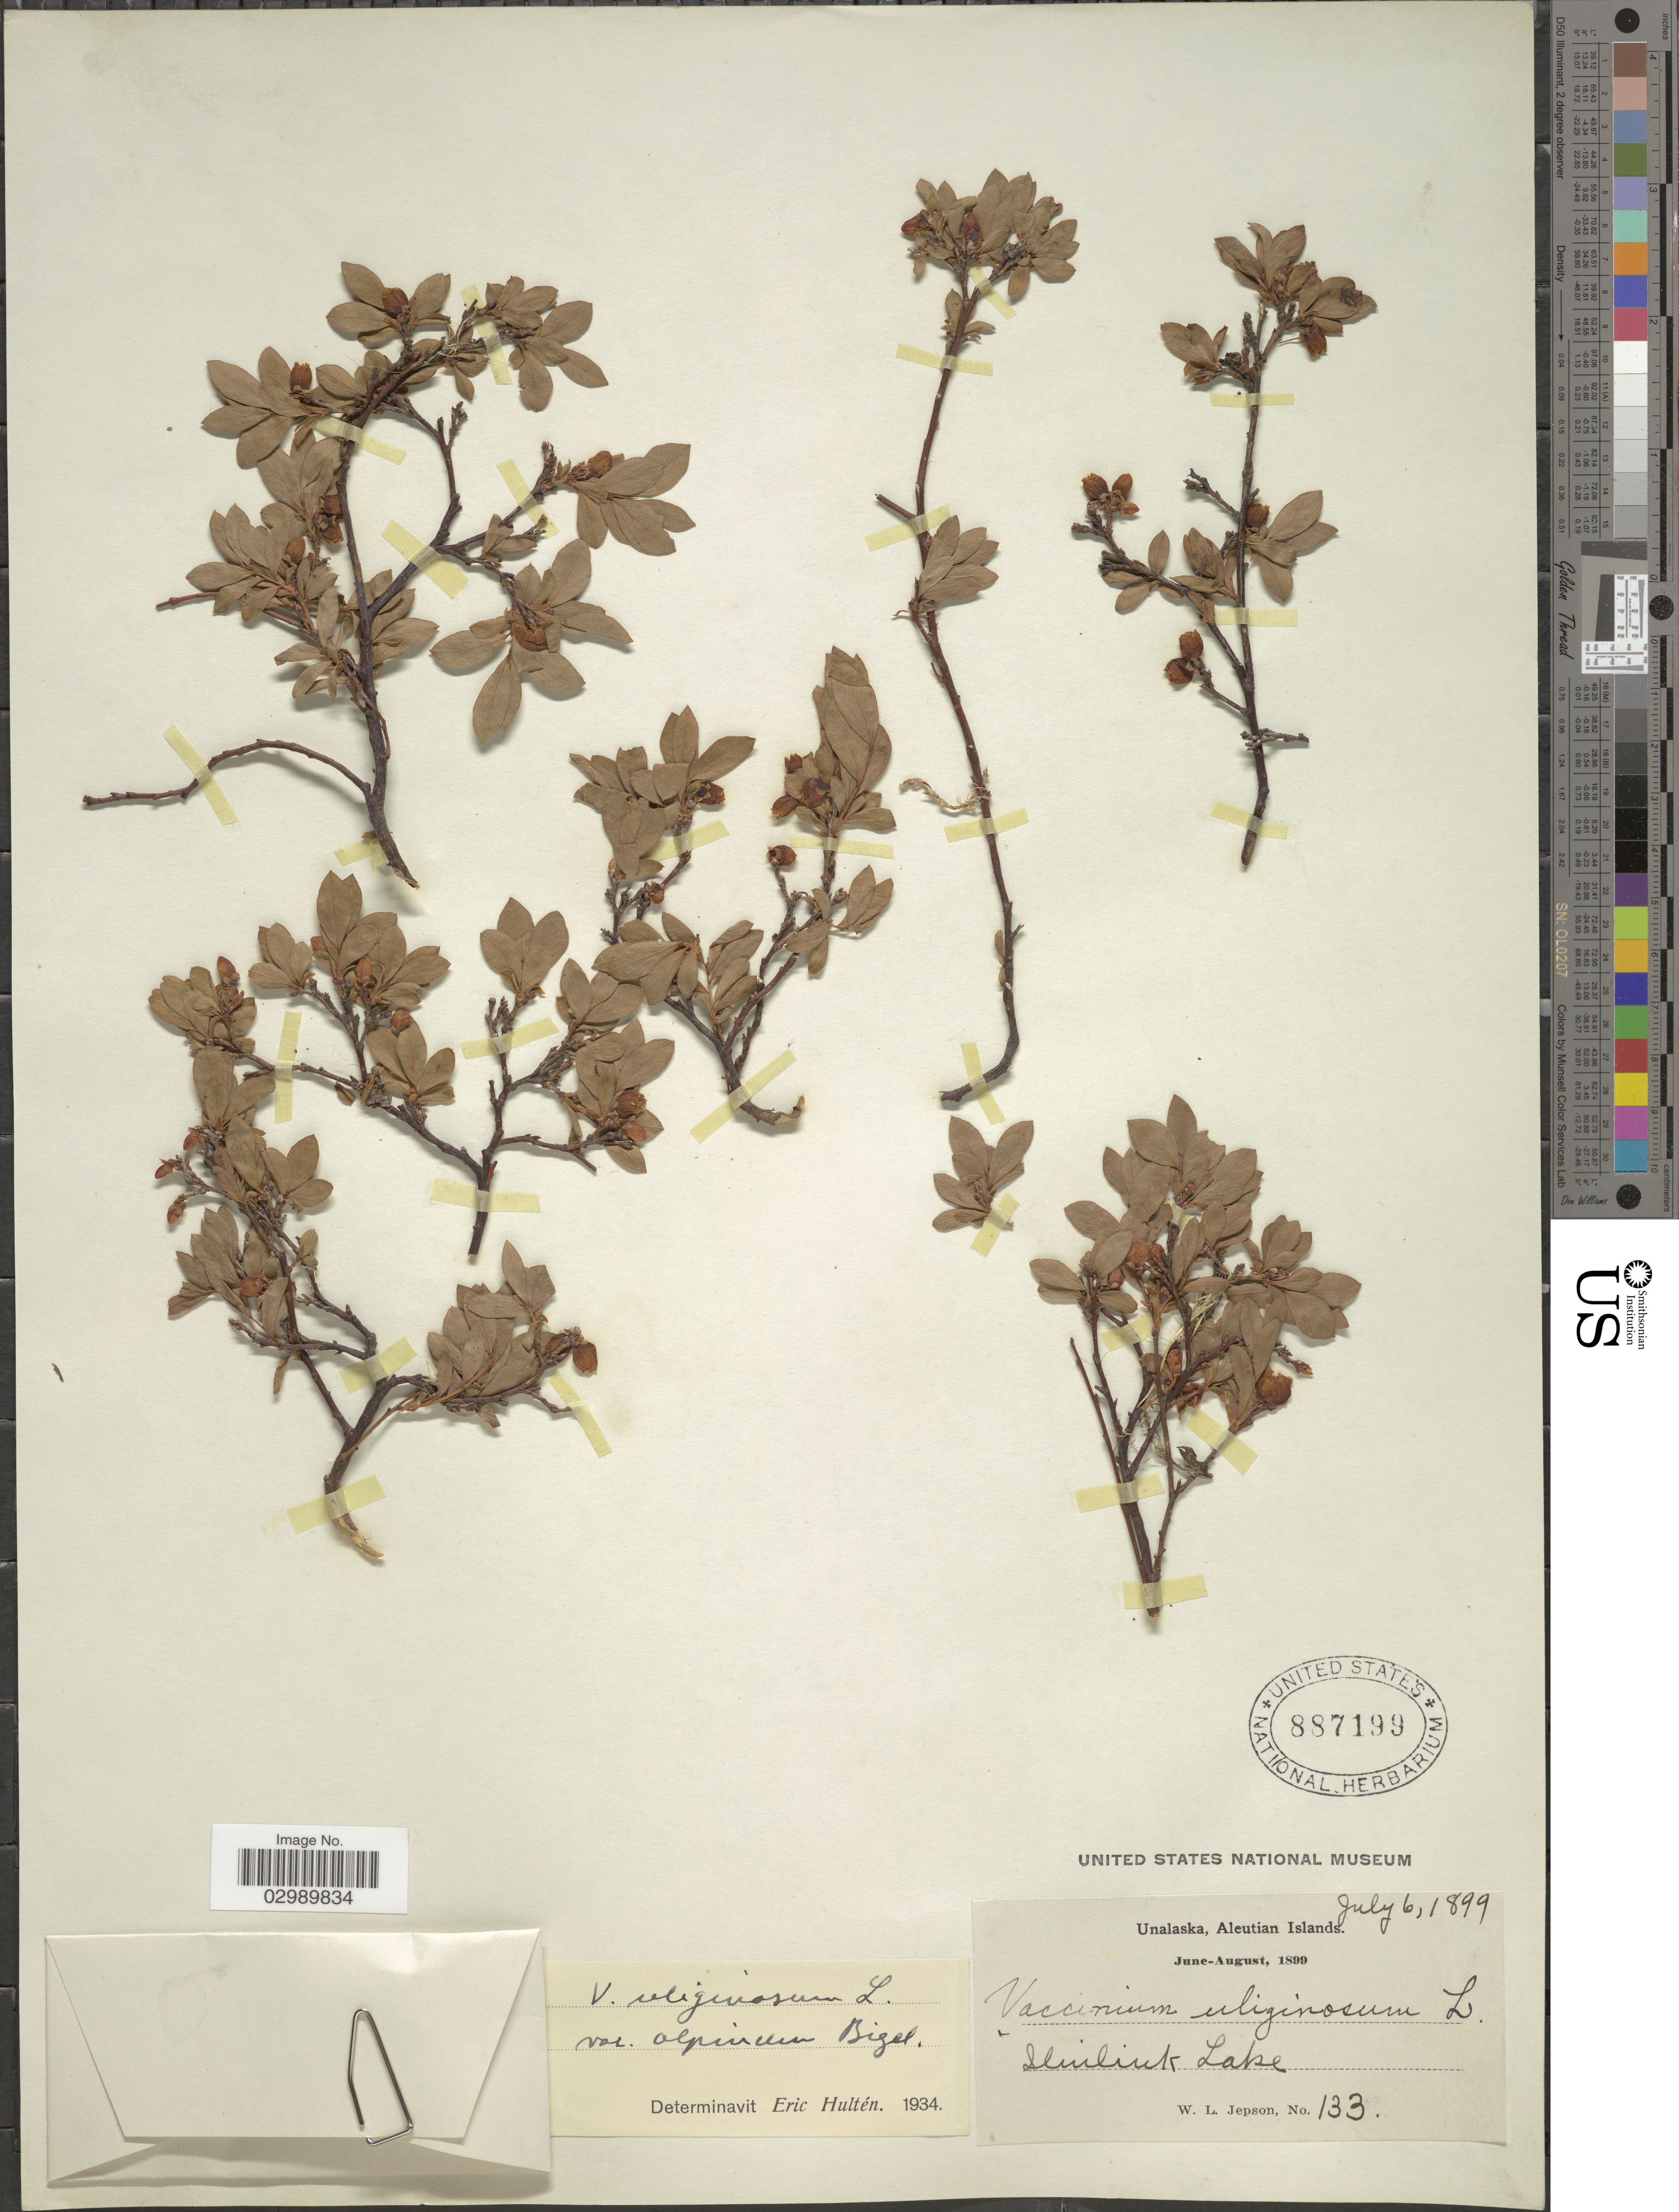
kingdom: Plantae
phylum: Tracheophyta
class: Magnoliopsida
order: Ericales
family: Ericaceae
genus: Vaccinium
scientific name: Vaccinium uliginosum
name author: L.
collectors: W. L. Jepson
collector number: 133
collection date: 1899-07-06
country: United States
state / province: Alaska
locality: Unalaska, Aleutian Islands, Iluiliuk Lake.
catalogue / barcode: US 887199